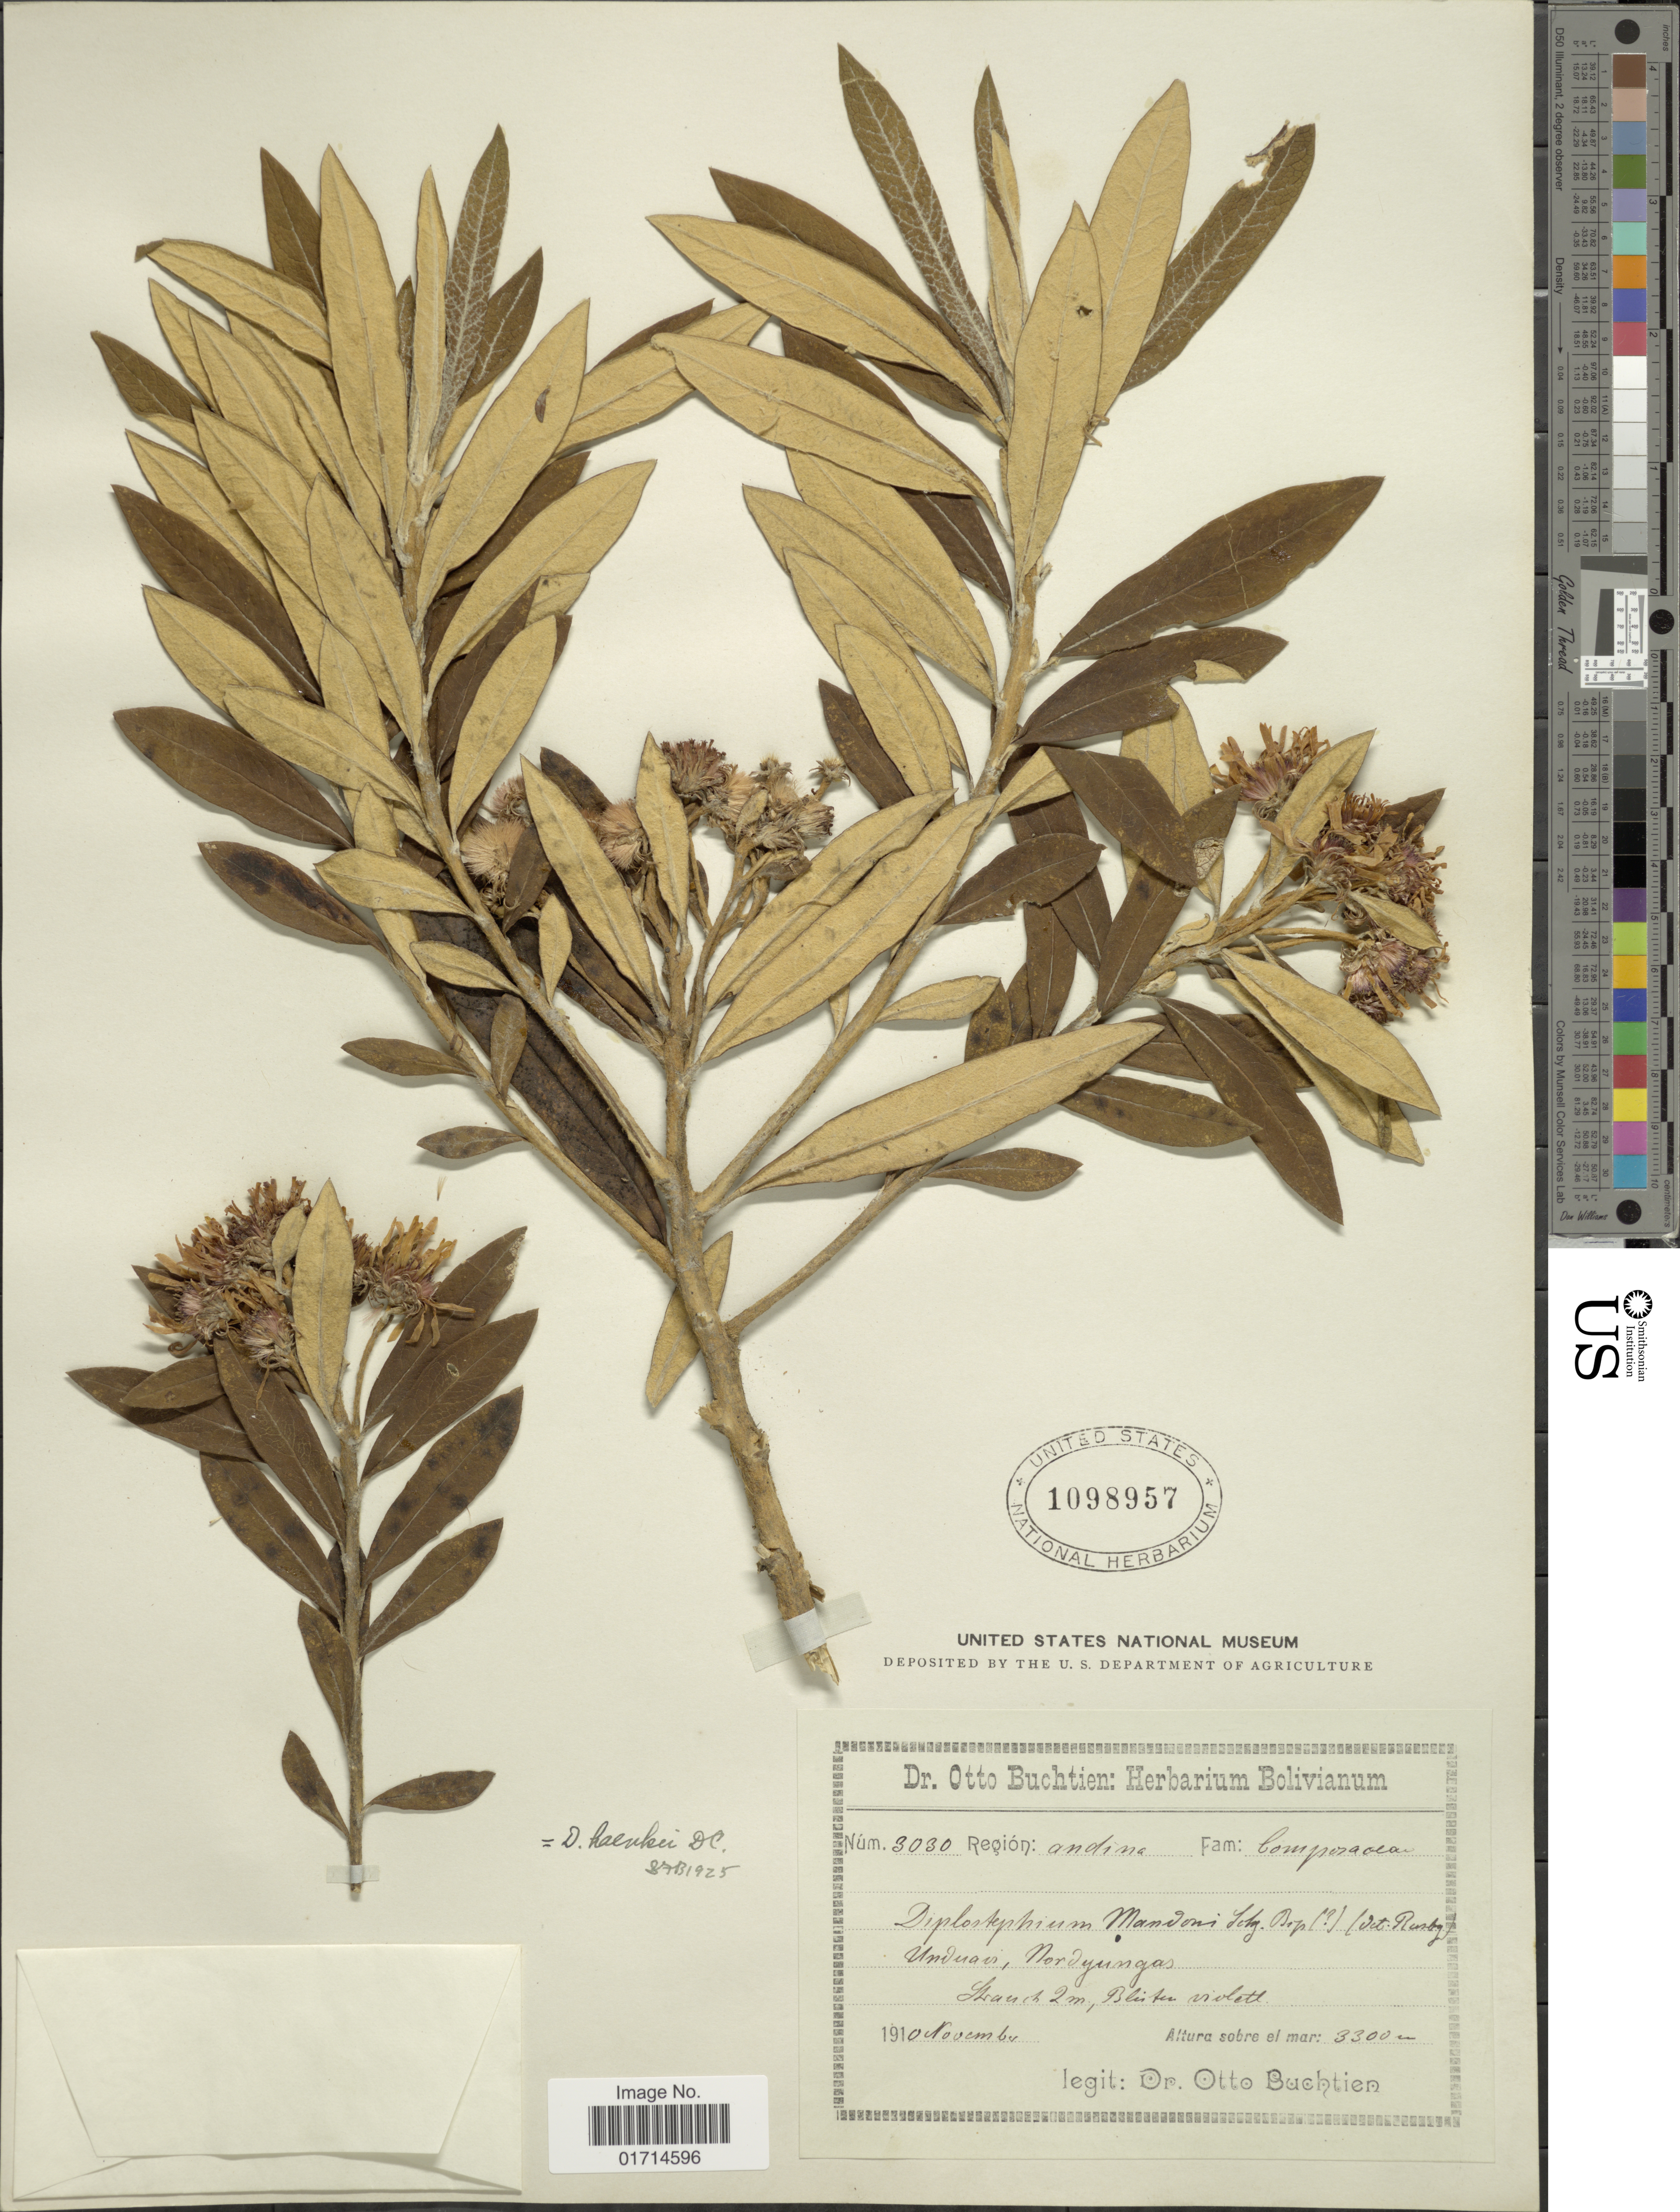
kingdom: Plantae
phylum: Tracheophyta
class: Magnoliopsida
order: Asterales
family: Asteraceae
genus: Diplostephium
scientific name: Diplostephium haenkei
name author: (DC.) Wedd.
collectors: O. Buchtien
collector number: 3030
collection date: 1910-11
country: Bolivia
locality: Unduavi, Nordyungas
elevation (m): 3300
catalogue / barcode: US 1098957